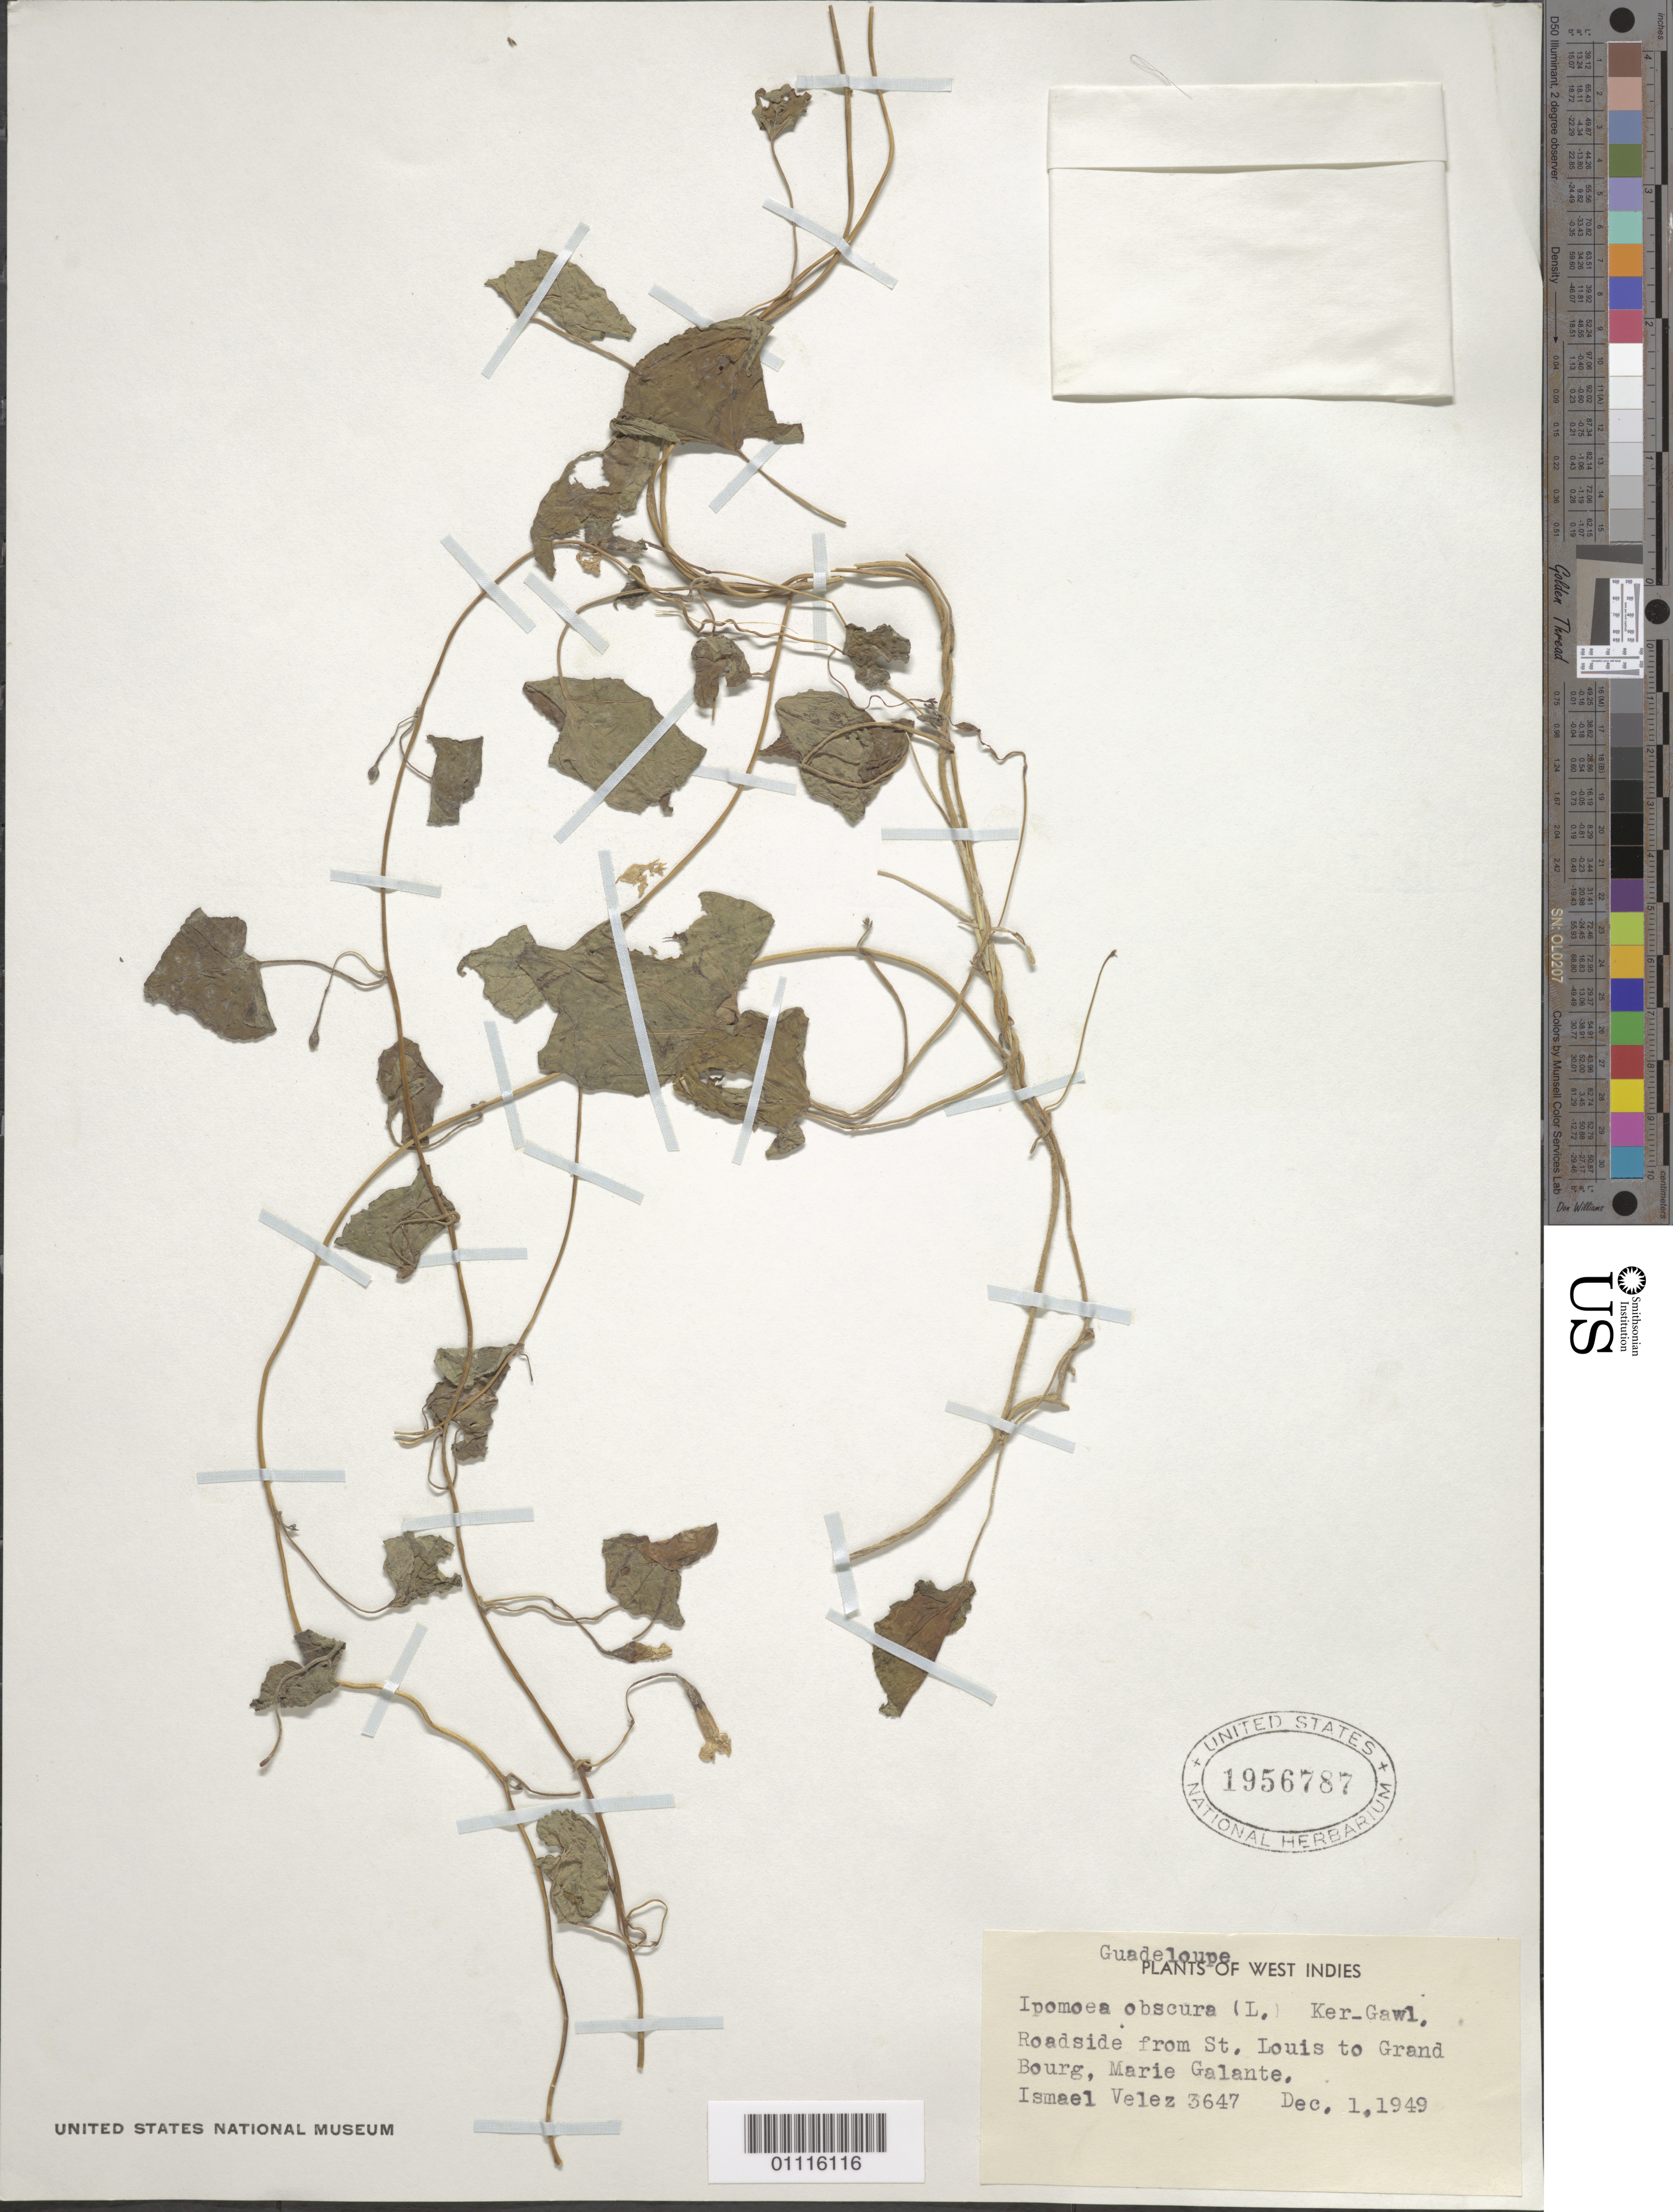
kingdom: Plantae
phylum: Tracheophyta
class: Magnoliopsida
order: Solanales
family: Convolvulaceae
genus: Ipomoea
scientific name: Ipomoea obscura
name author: (L.) Ker Gawl.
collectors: I. Velez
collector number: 3647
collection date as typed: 01 Dec 1949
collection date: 1949-12-01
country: Guadeloupe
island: Marie Galante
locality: Roadside from St. Louis to Grand Bourg.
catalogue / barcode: US 1956787